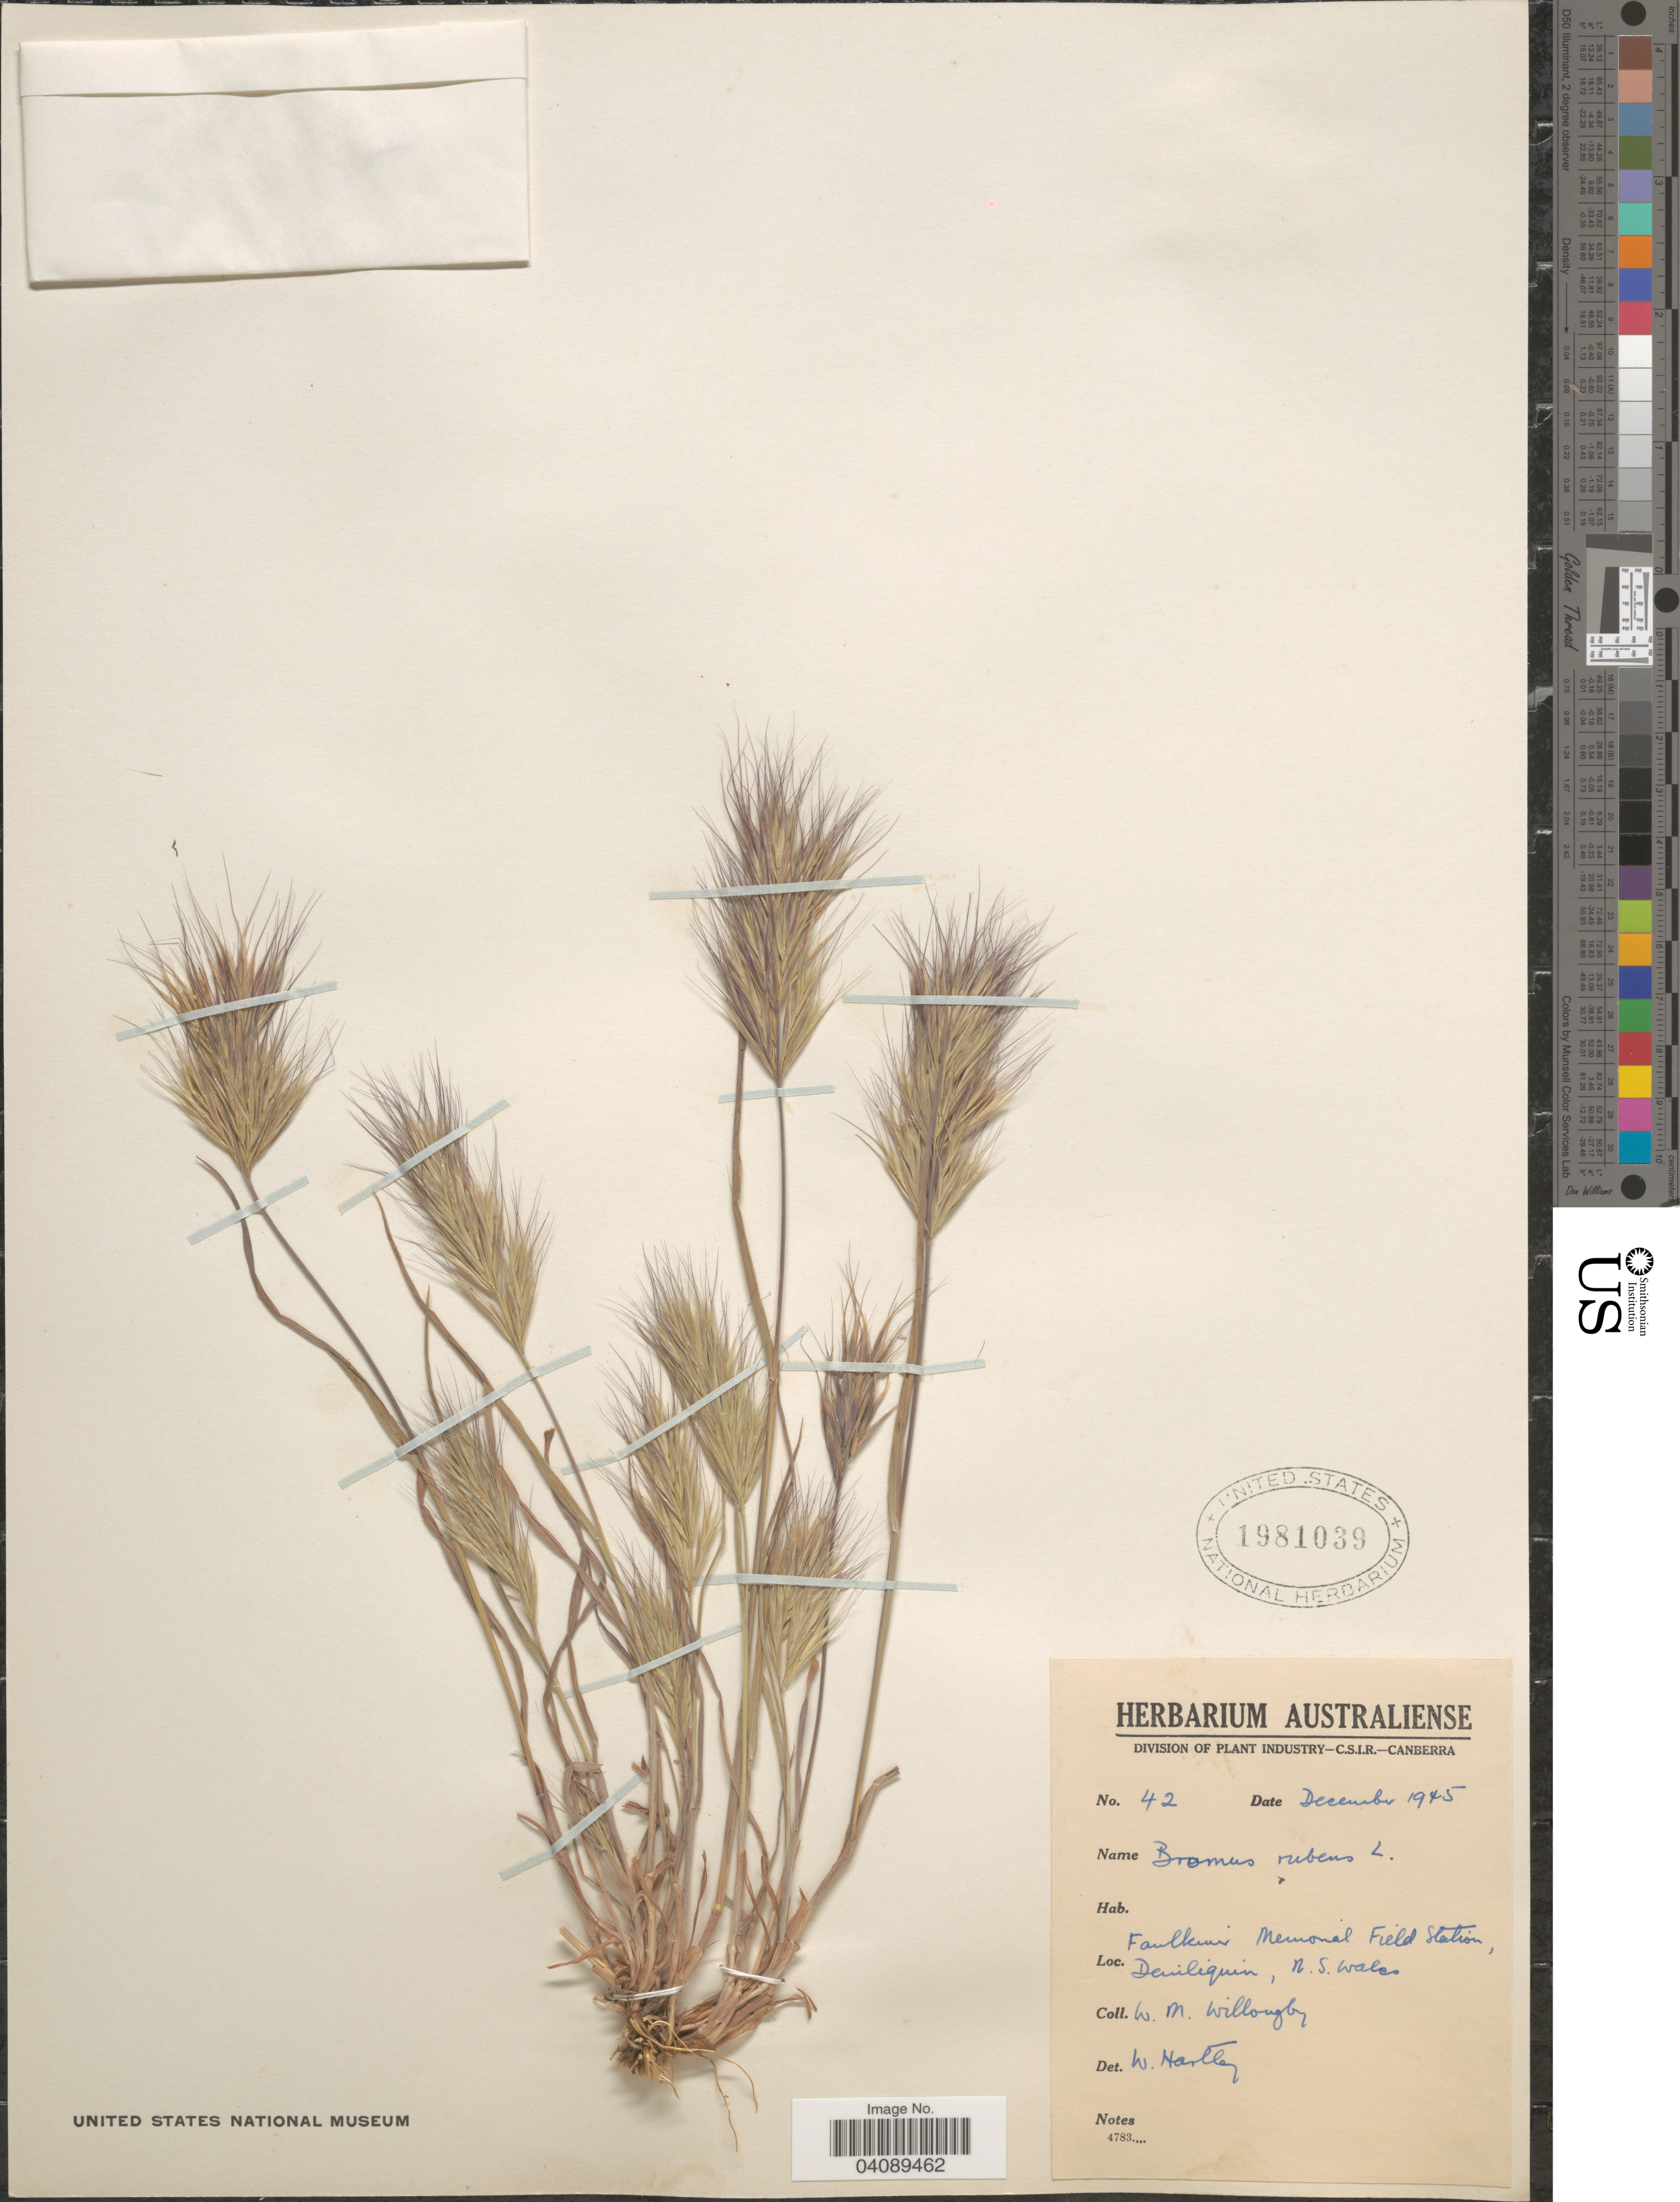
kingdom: Plantae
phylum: Tracheophyta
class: Liliopsida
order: Poales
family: Poaceae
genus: Bromus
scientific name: Bromus rubens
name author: L.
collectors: W. Willoughby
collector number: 42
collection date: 1945-12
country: Australia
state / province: New South Wales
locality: Faulkin Memorial Field Station, Deniliquin.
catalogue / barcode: US 1981039